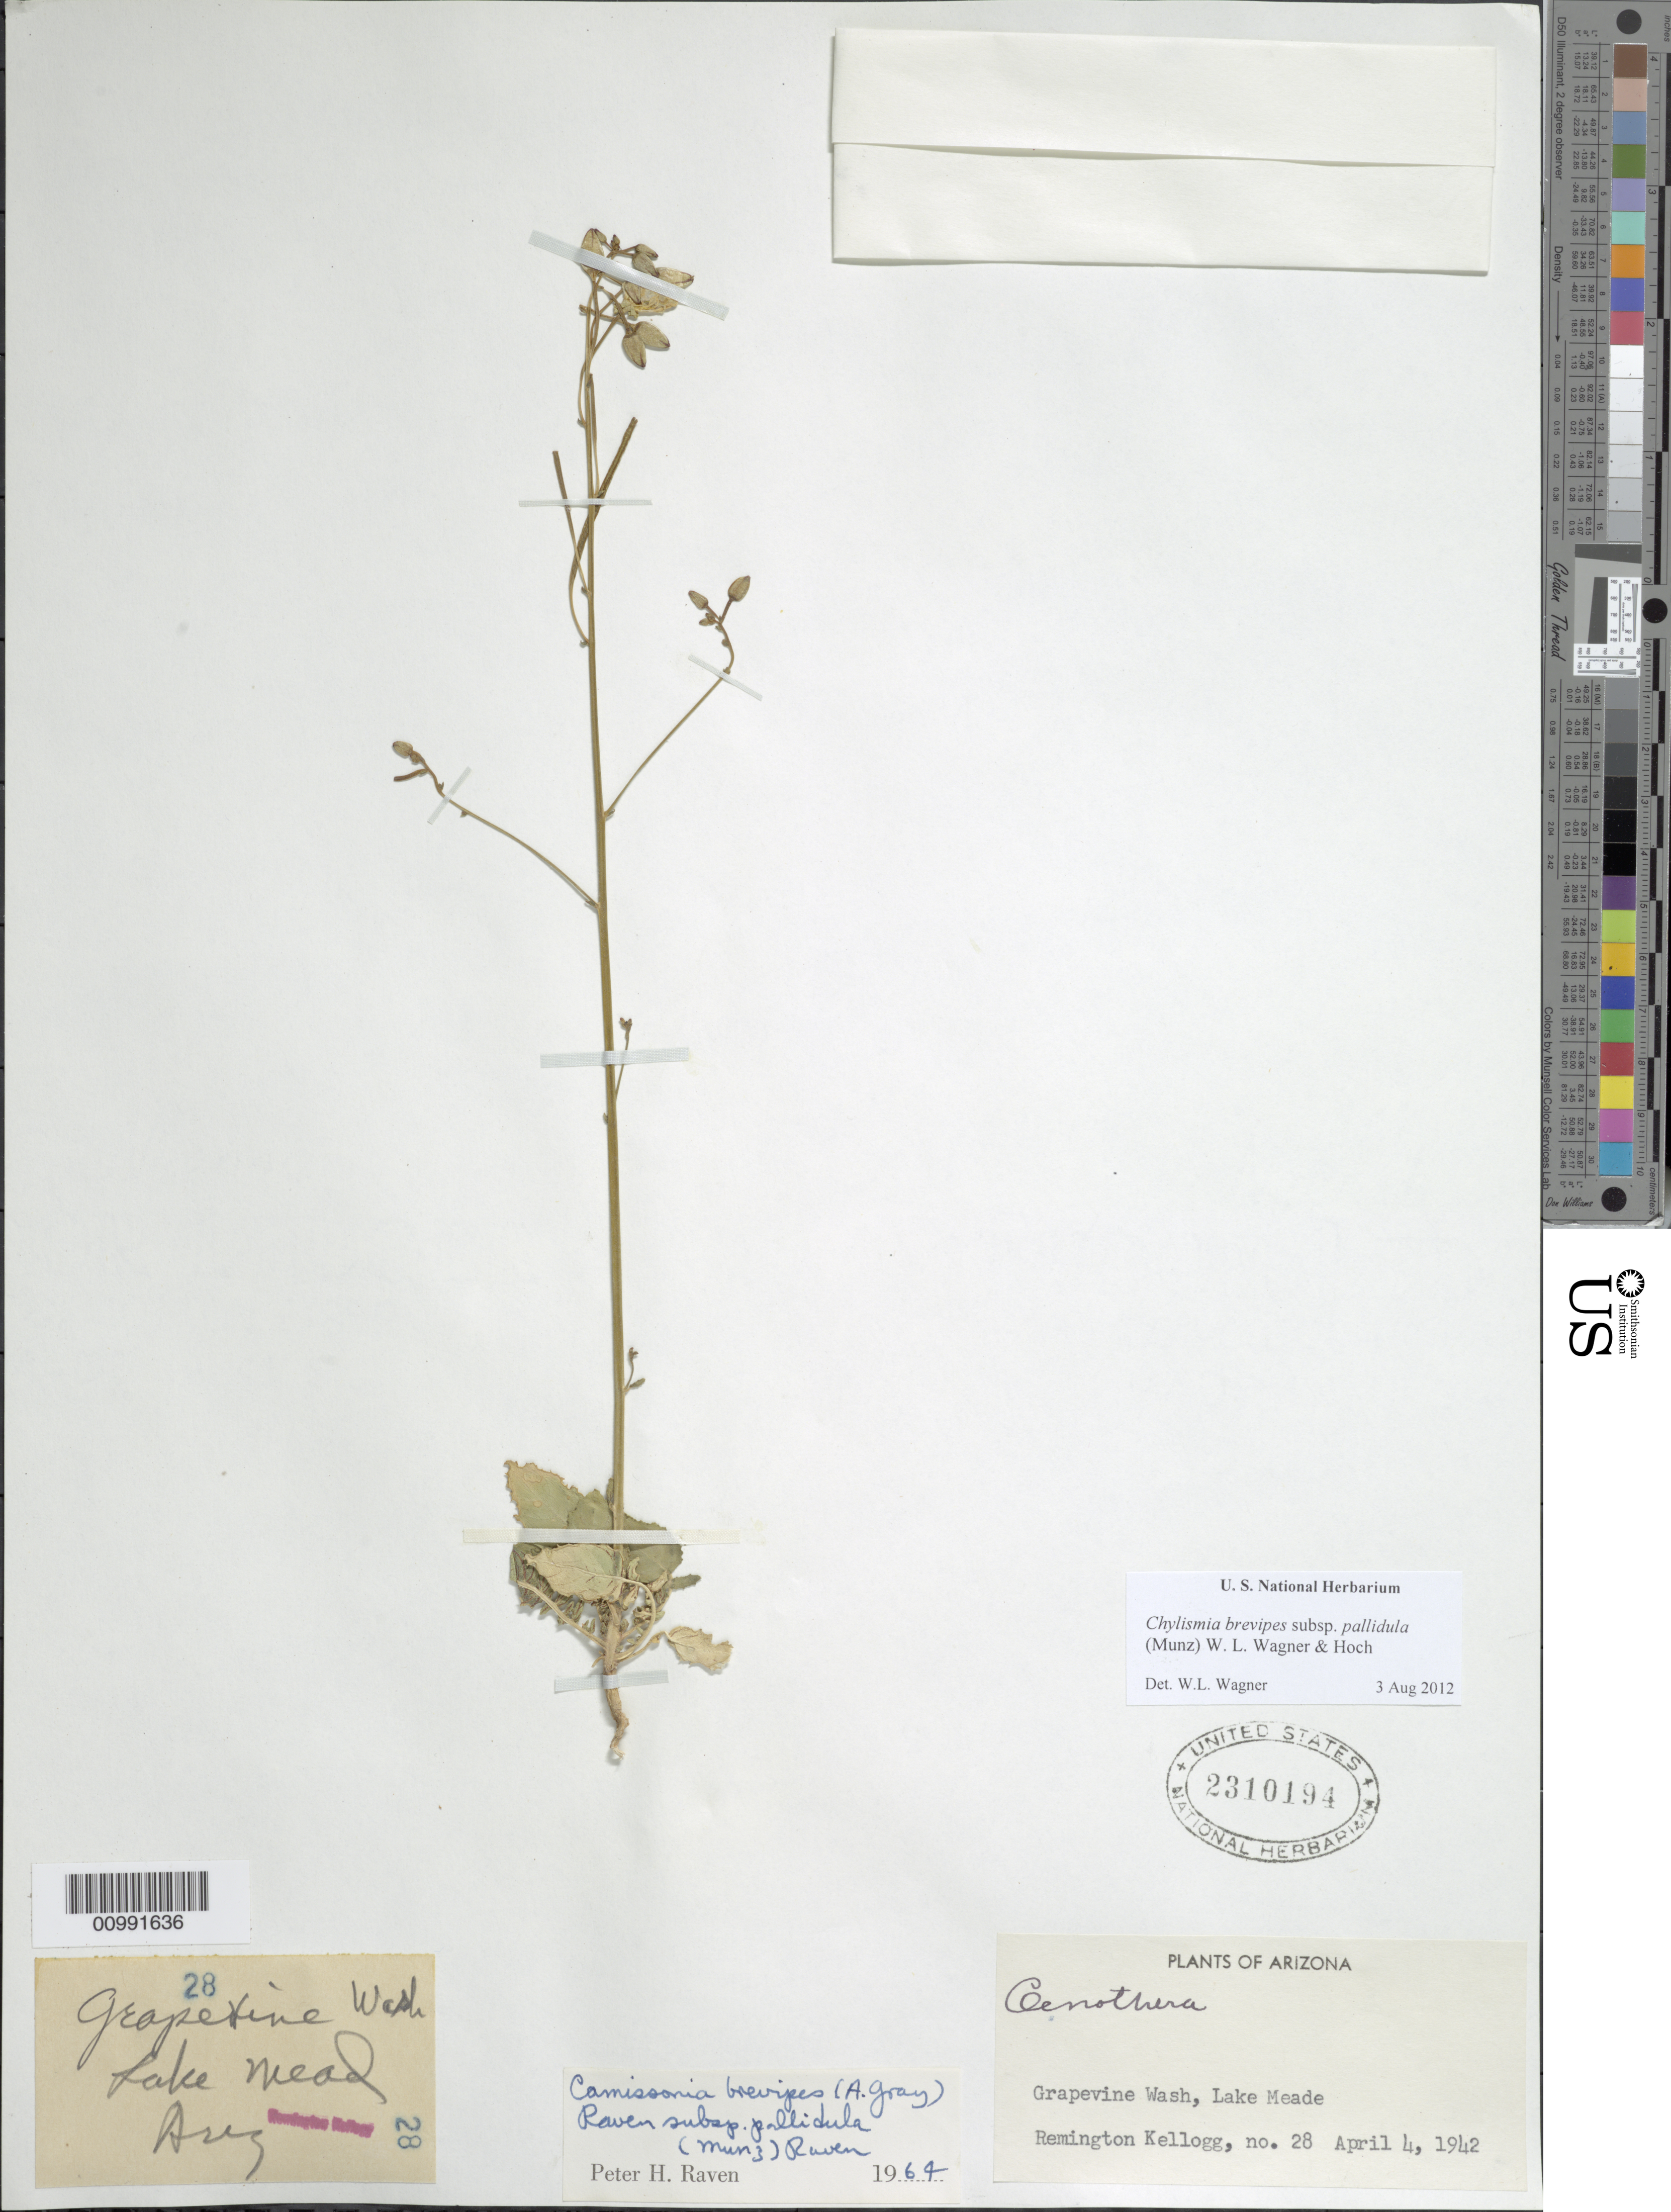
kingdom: Plantae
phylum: Tracheophyta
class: Magnoliopsida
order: Myrtales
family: Onagraceae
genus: Chylismia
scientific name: Chylismia brevipes subsp. pallidula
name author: (Munz) W.L. Wagner & Hoch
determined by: Wagner, W. L., (BOT), Smithsonian Institution - National Museum of Natural History (UNITED STATES)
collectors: R. Kellogg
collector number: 28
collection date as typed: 04 Apr 1942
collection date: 1942-04-04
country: United States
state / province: Arizona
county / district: Mohave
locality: Grapevine Wash, Lake Meade.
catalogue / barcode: US 2310194